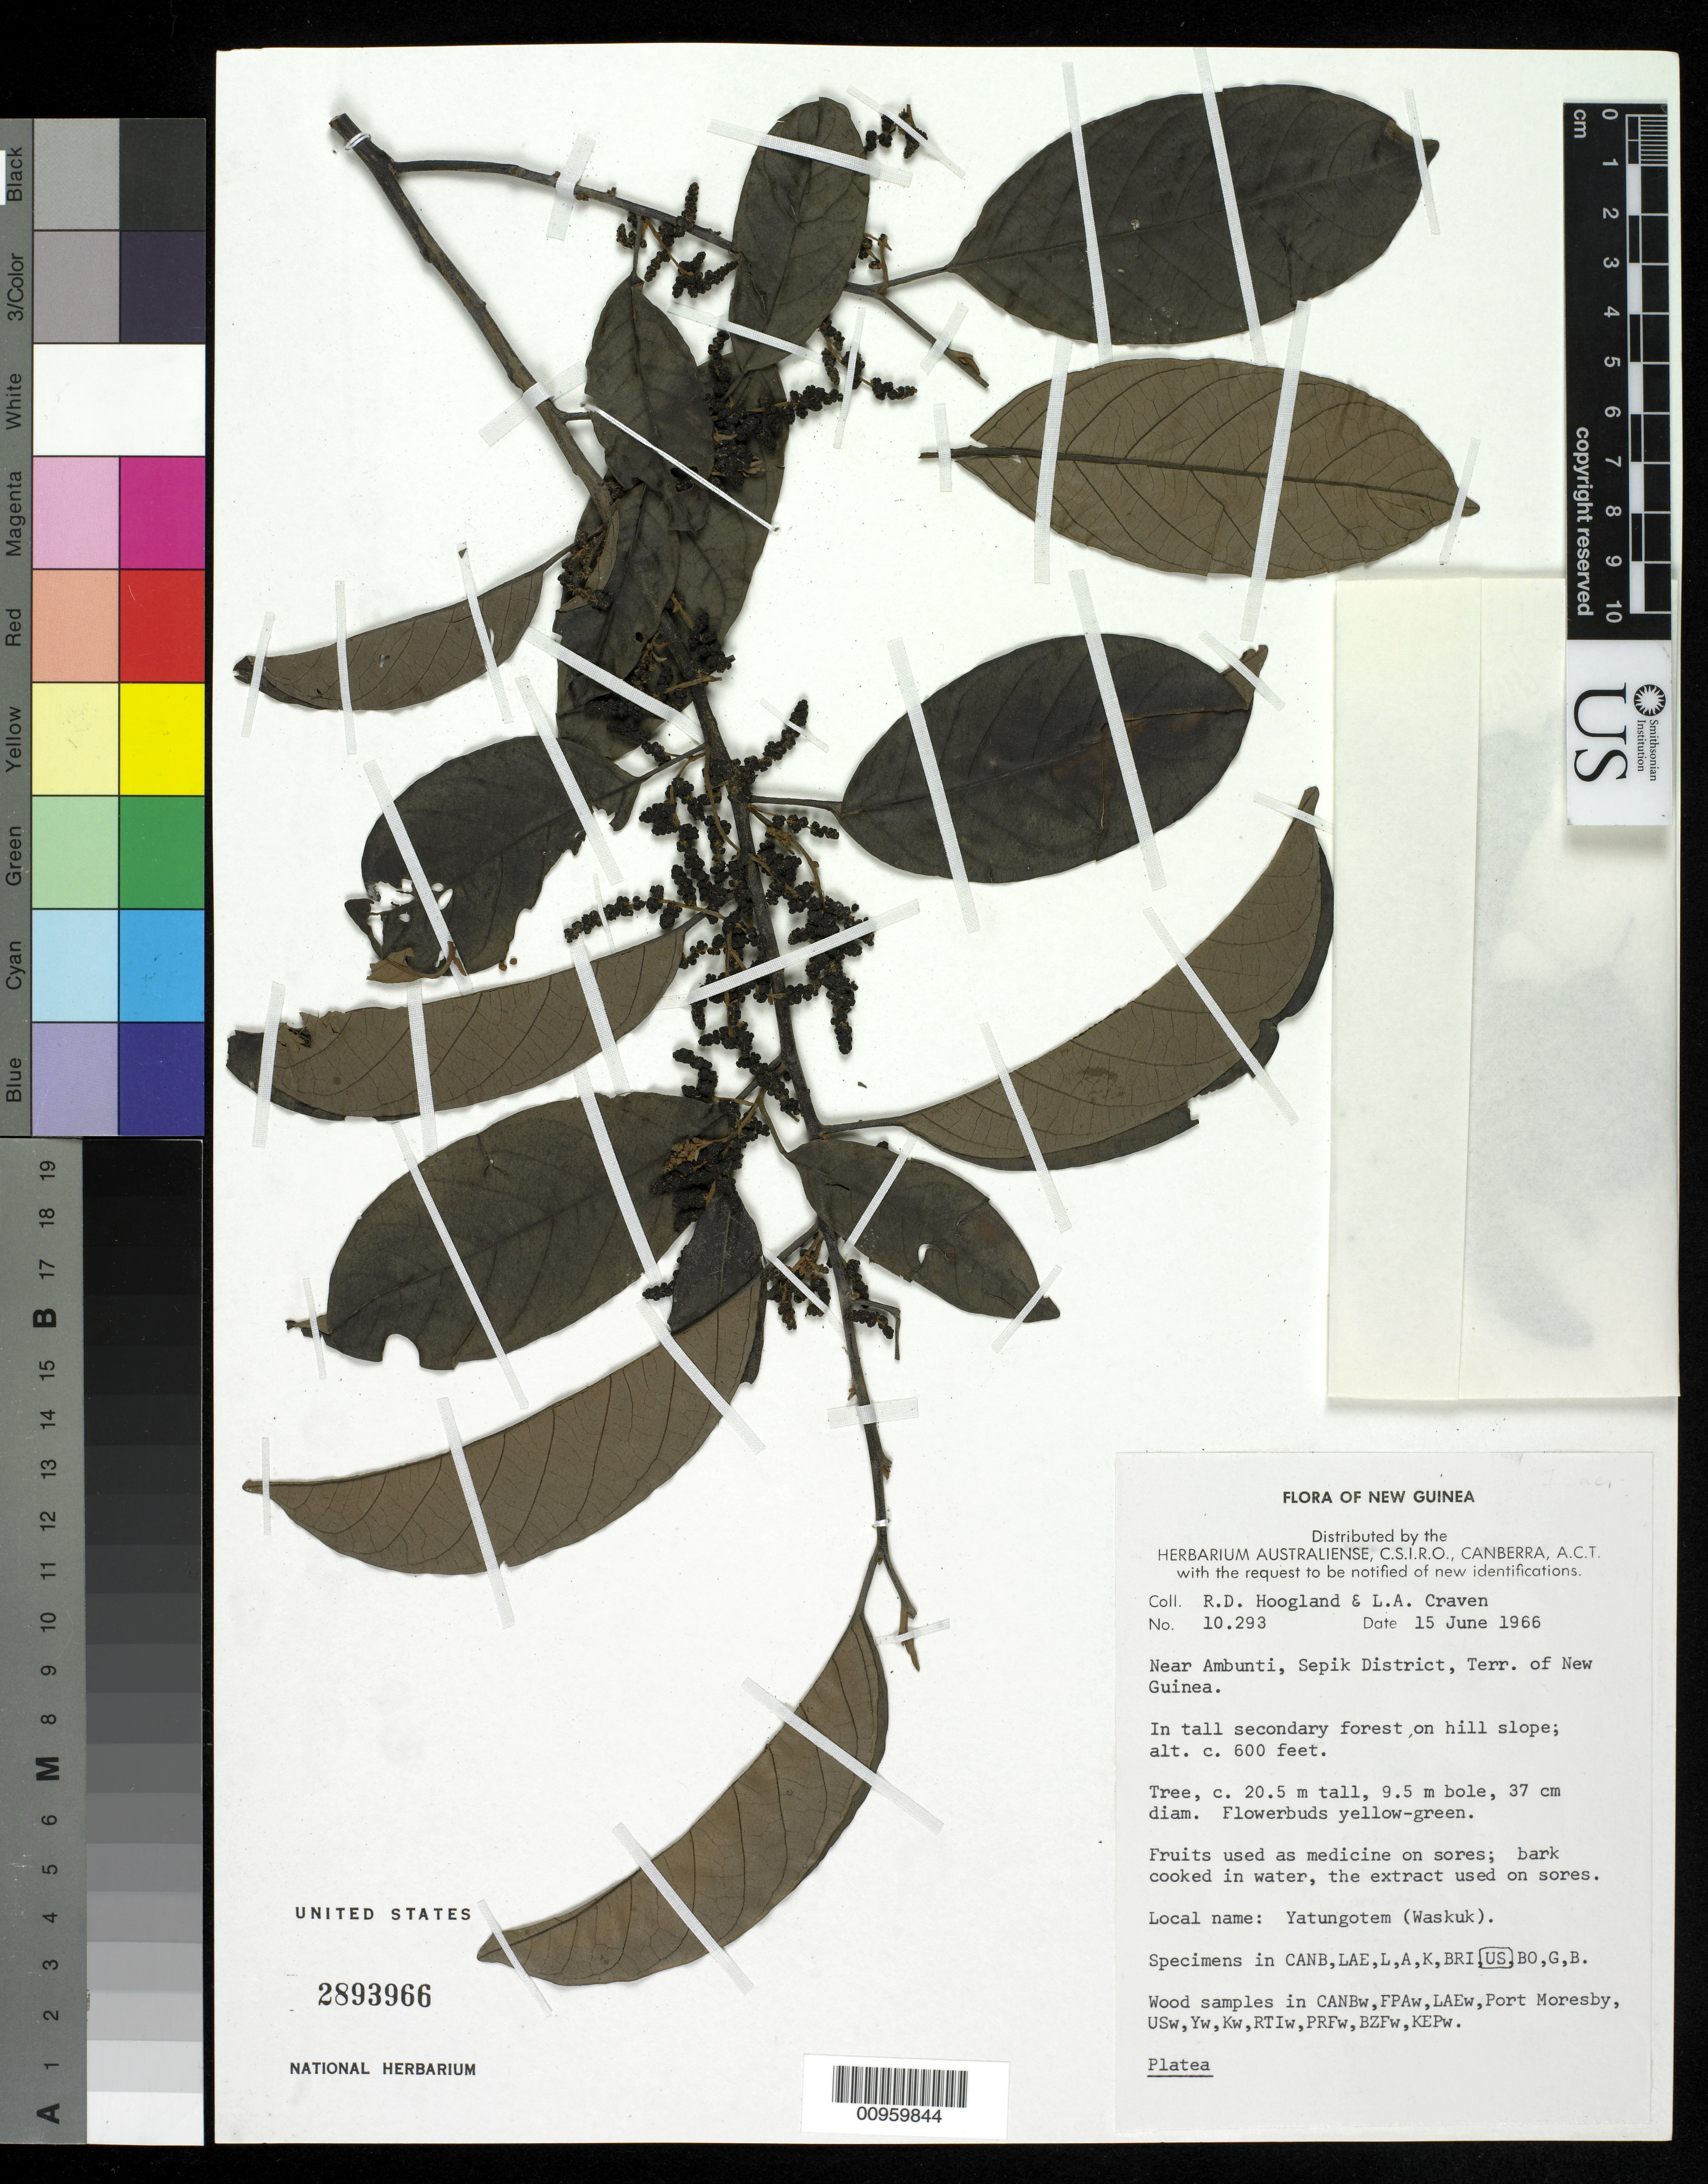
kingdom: Plantae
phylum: Tracheophyta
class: Magnoliopsida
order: Metteniusales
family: Metteniusaceae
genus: Platea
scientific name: Platea sp.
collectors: R. D. Hoogland & L. A. Craven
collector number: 10293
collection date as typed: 15 Jun 1966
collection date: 1966-06-15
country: Papua New Guinea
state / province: East Sepik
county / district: Ambunti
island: New Guinea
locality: Ambunti. tall secondary forest on hill slope.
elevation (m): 183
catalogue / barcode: US 2893966